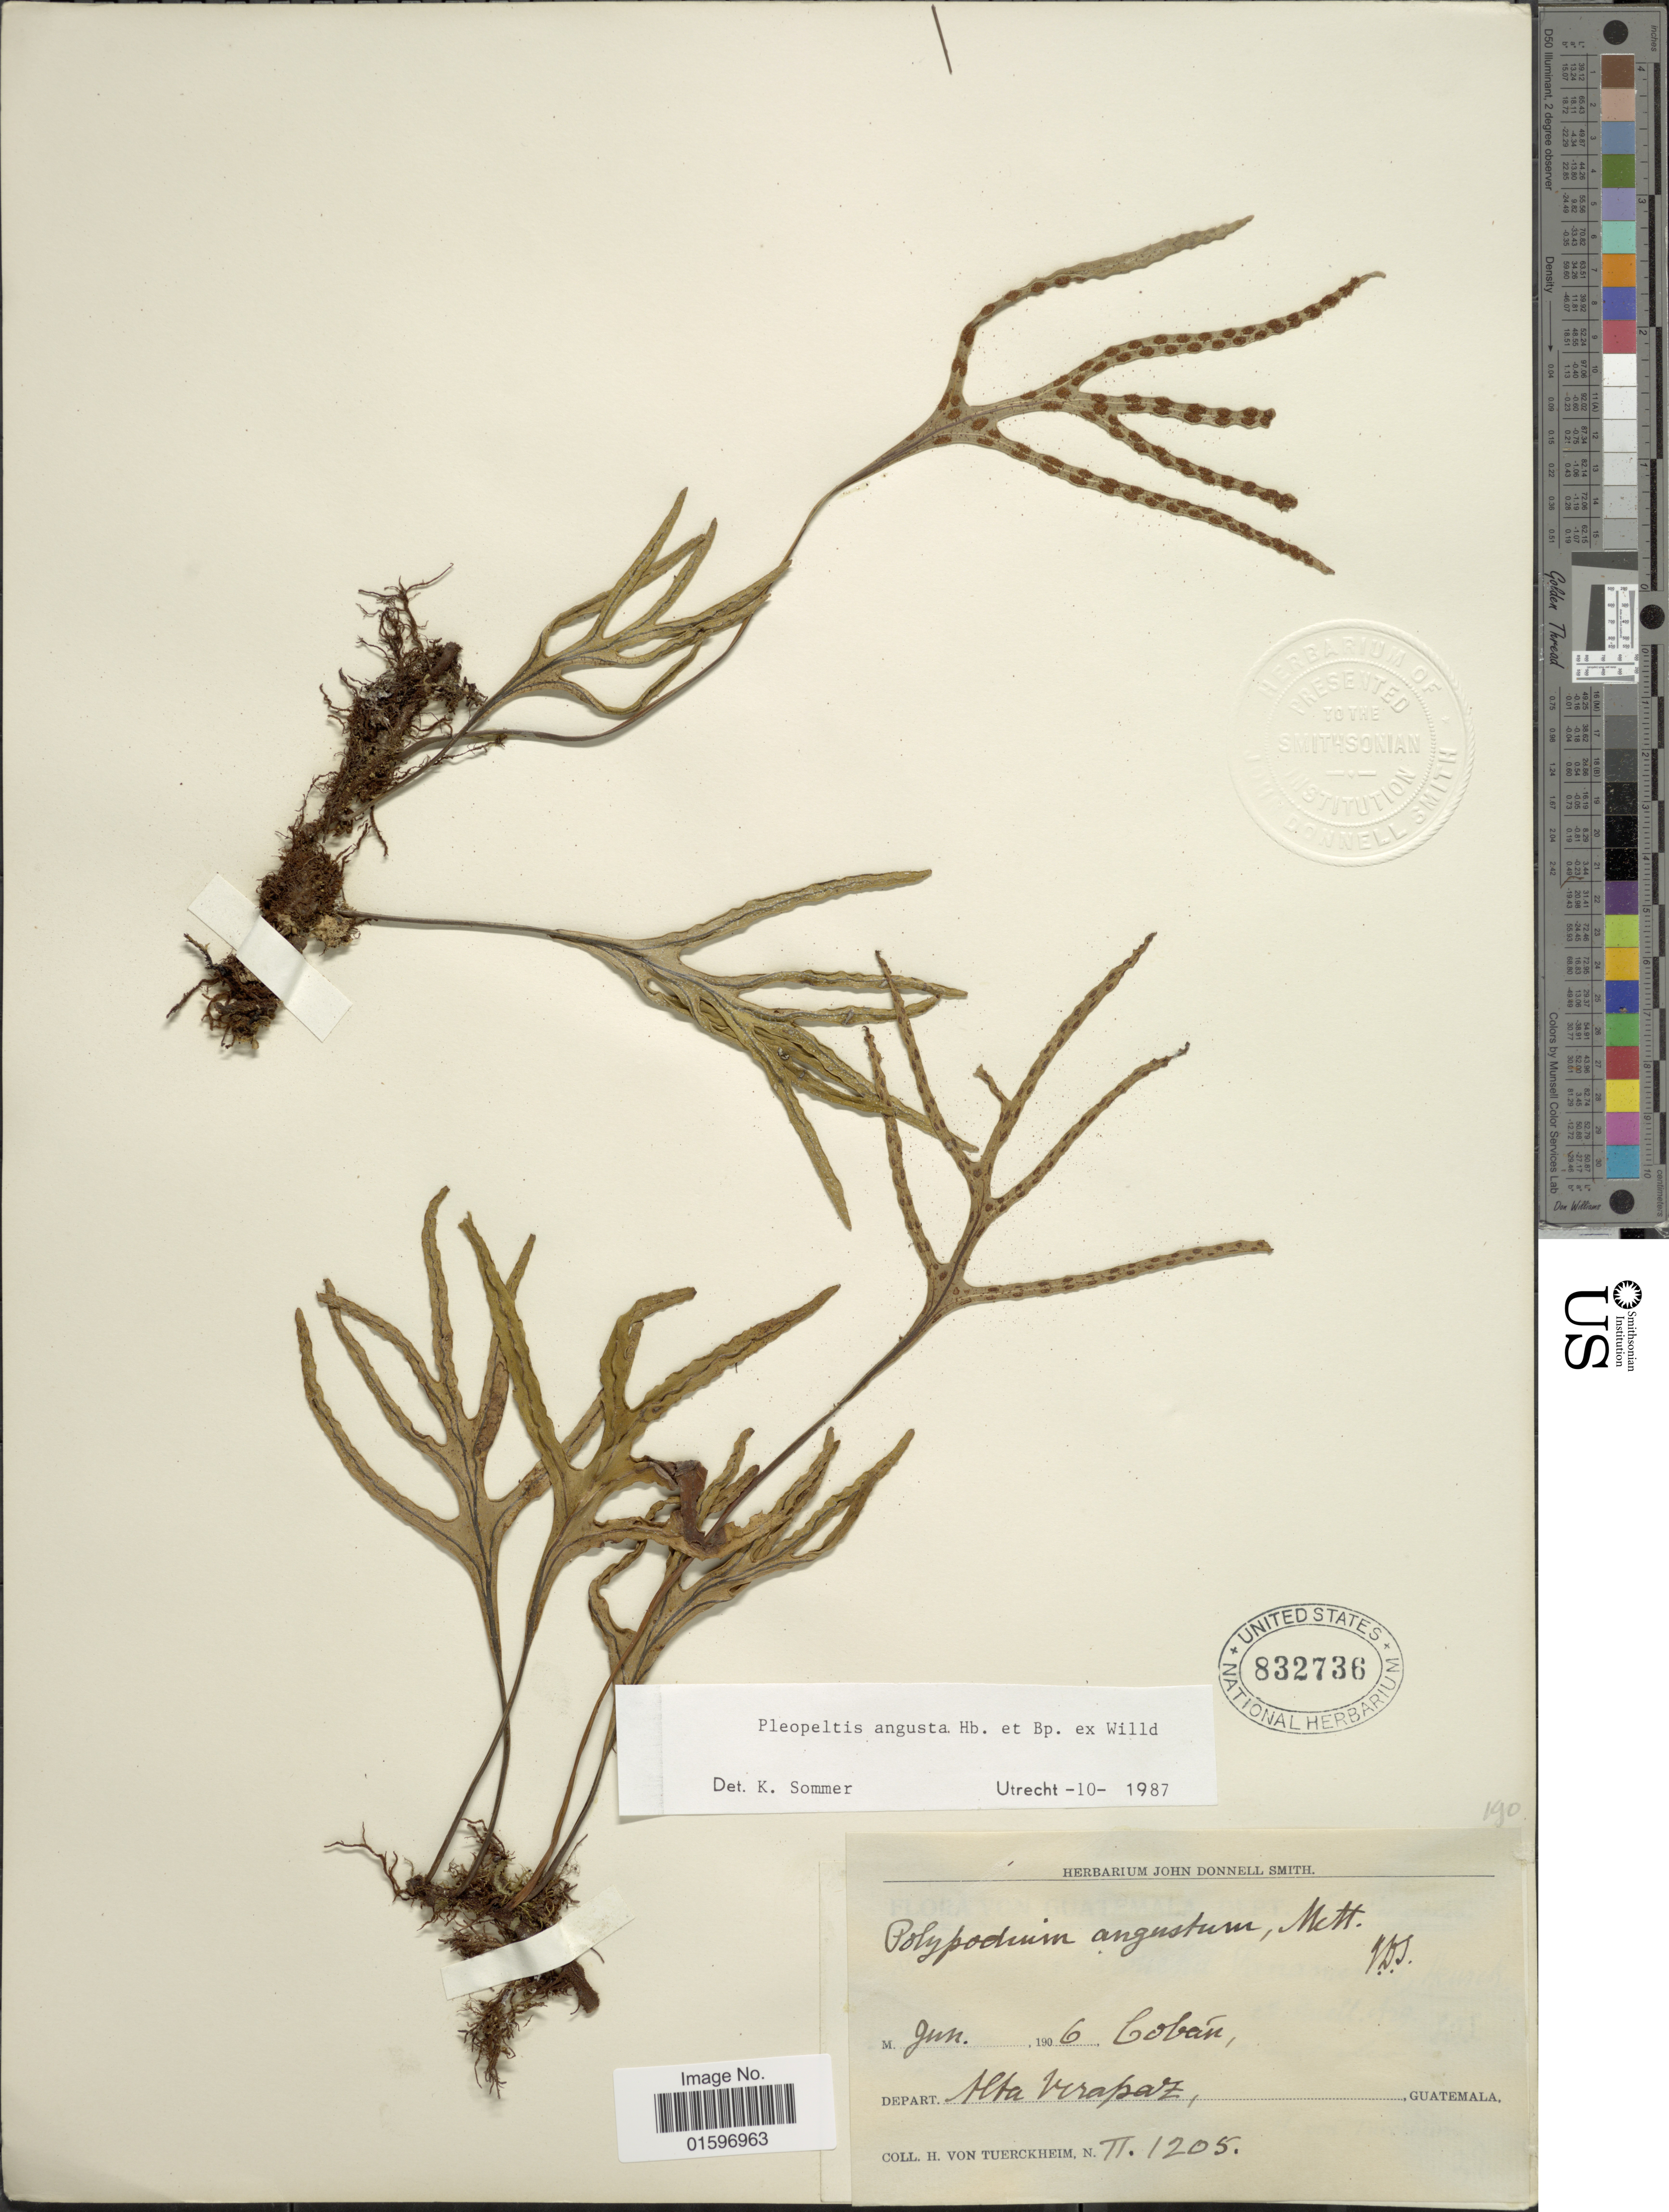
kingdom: Plantae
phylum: Tracheophyta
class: Polypodiopsida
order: Polypodiales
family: Polypodiaceae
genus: Pleopeltis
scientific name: Pleopeltis angusta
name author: Humb. & Bonap. ex Willd.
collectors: H. von Tuerckheim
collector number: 1205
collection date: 1906-06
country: Guatemala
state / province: Alta Verapaz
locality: Cobán, Depart. Alta Verapaz.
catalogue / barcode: US 832736